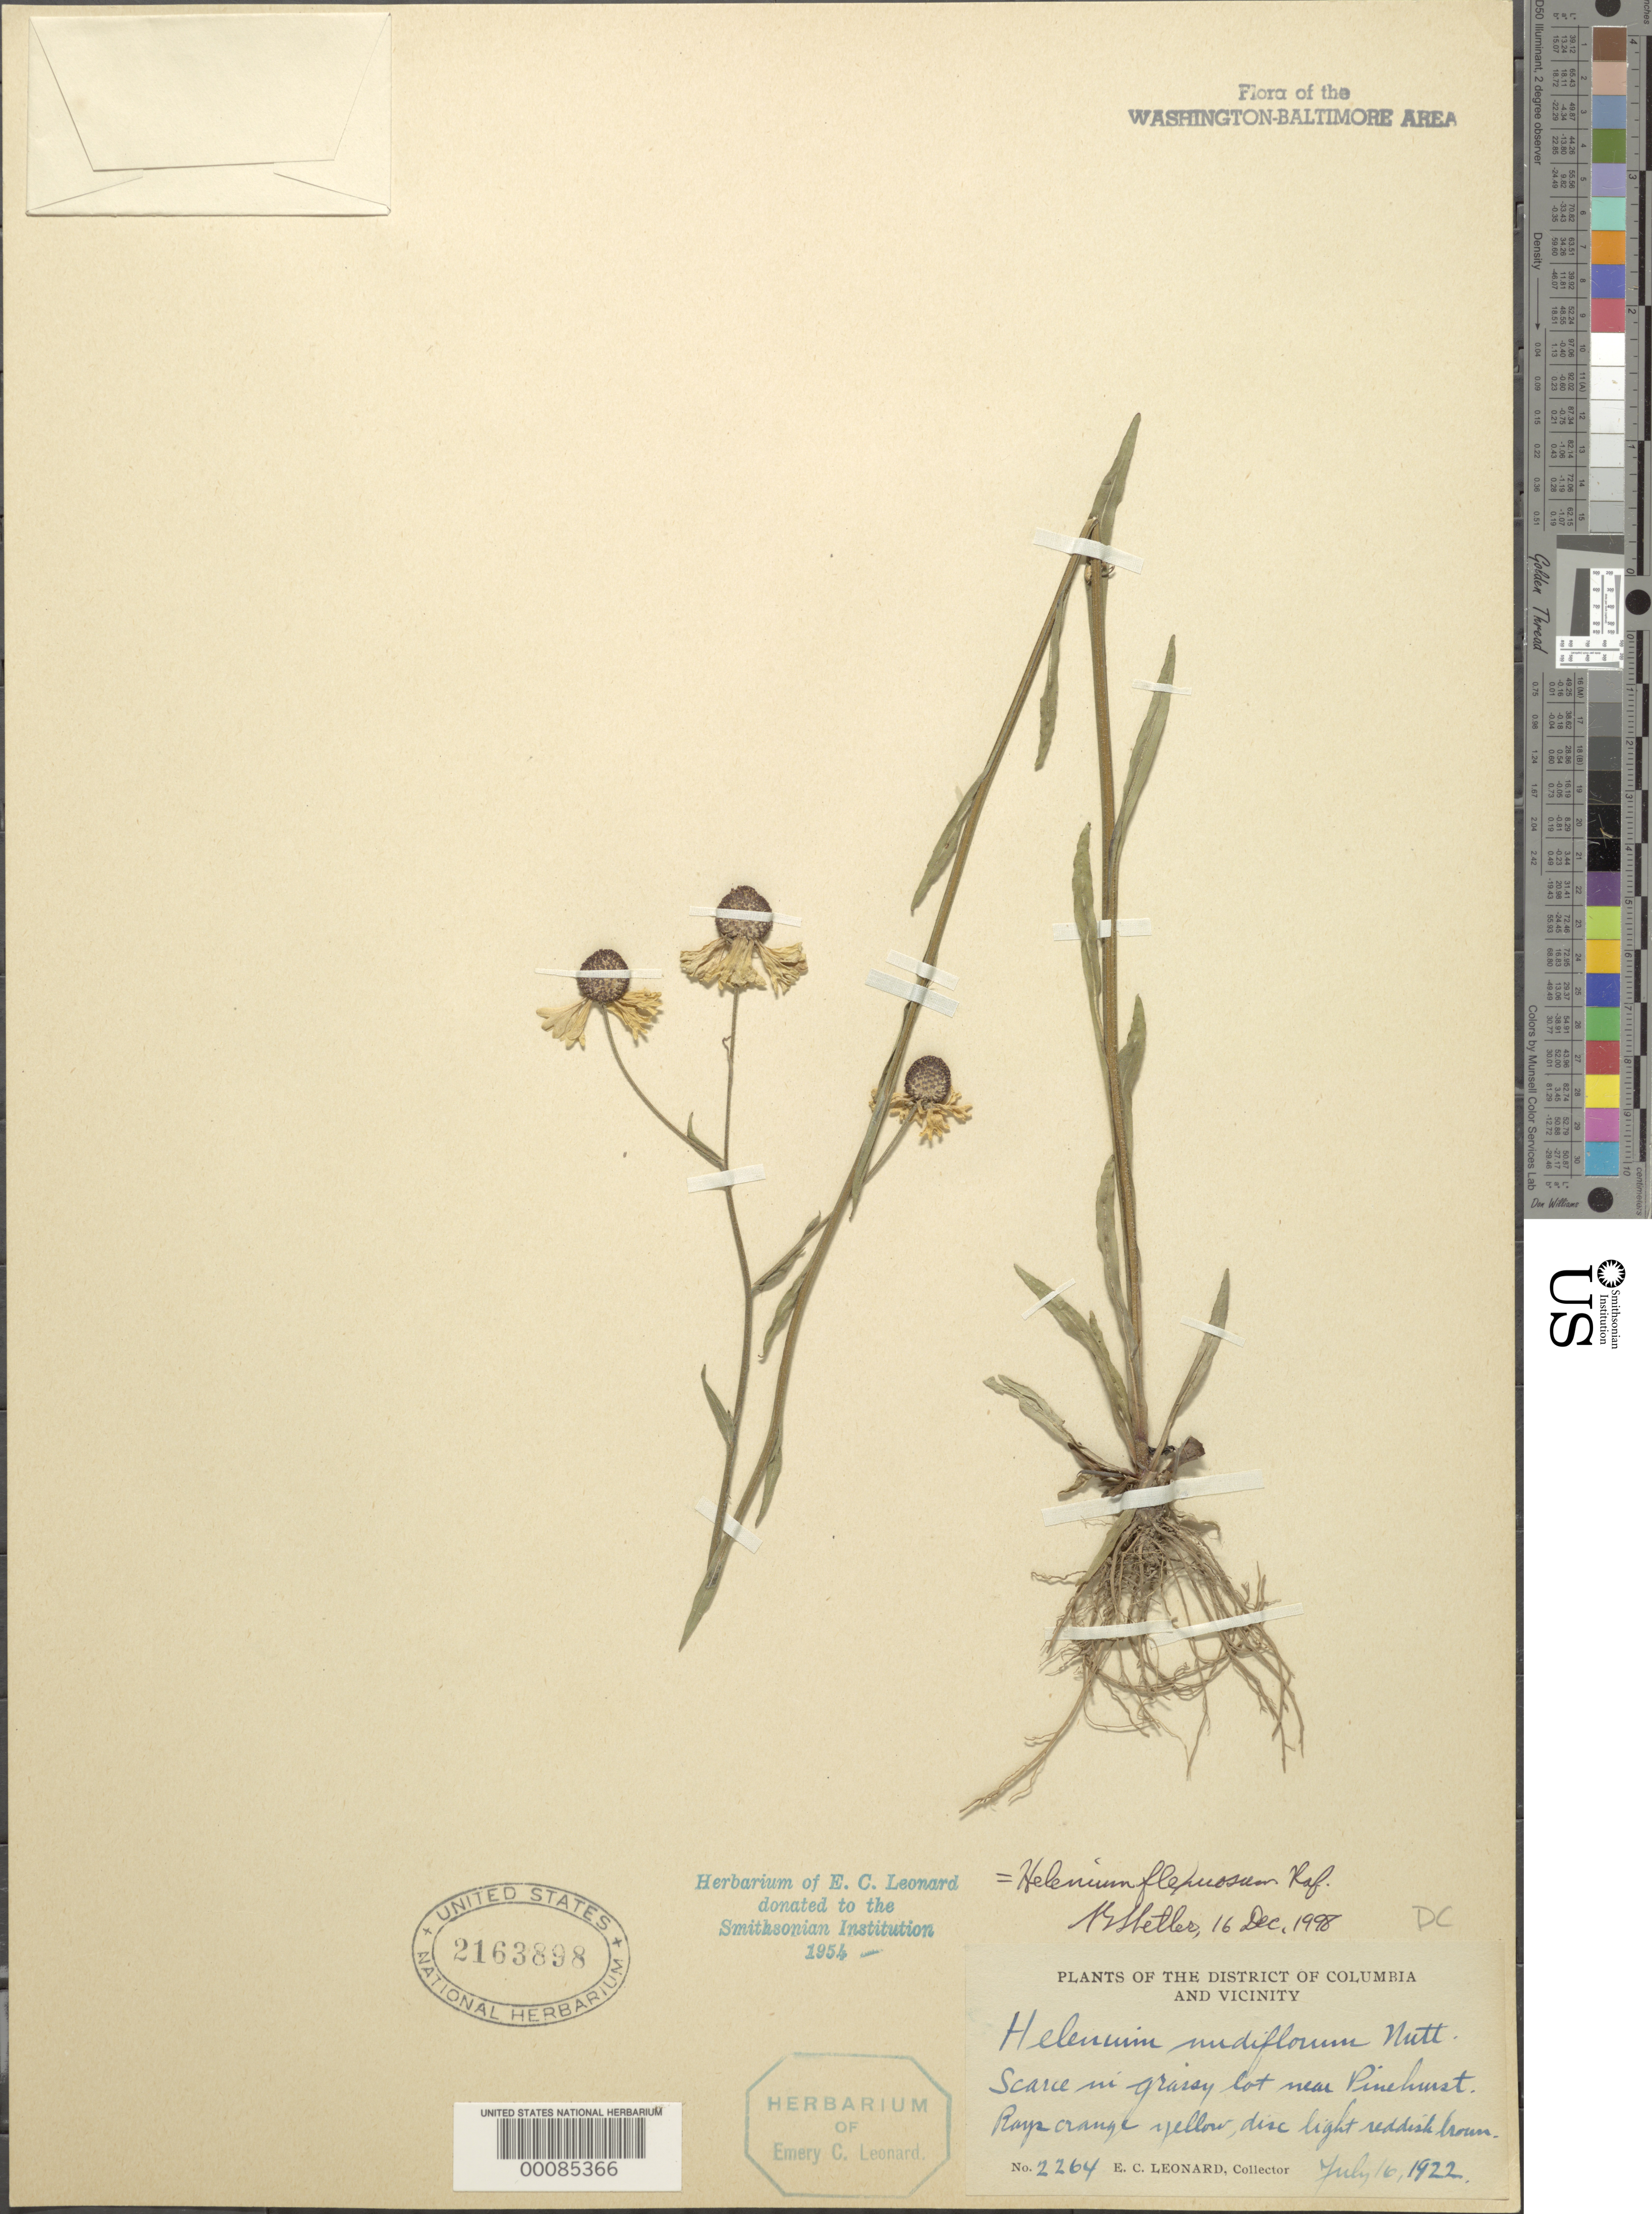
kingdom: Plantae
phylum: Tracheophyta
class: Magnoliopsida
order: Asterales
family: Asteraceae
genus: Helenium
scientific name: Helenium flexuosum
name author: Raf.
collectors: E. C. Leonard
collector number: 2264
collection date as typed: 16 Jul 1922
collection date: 1922-07-16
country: United States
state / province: District of Columbia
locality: Near Pinehurst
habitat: Grassy lot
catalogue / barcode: US 2163898